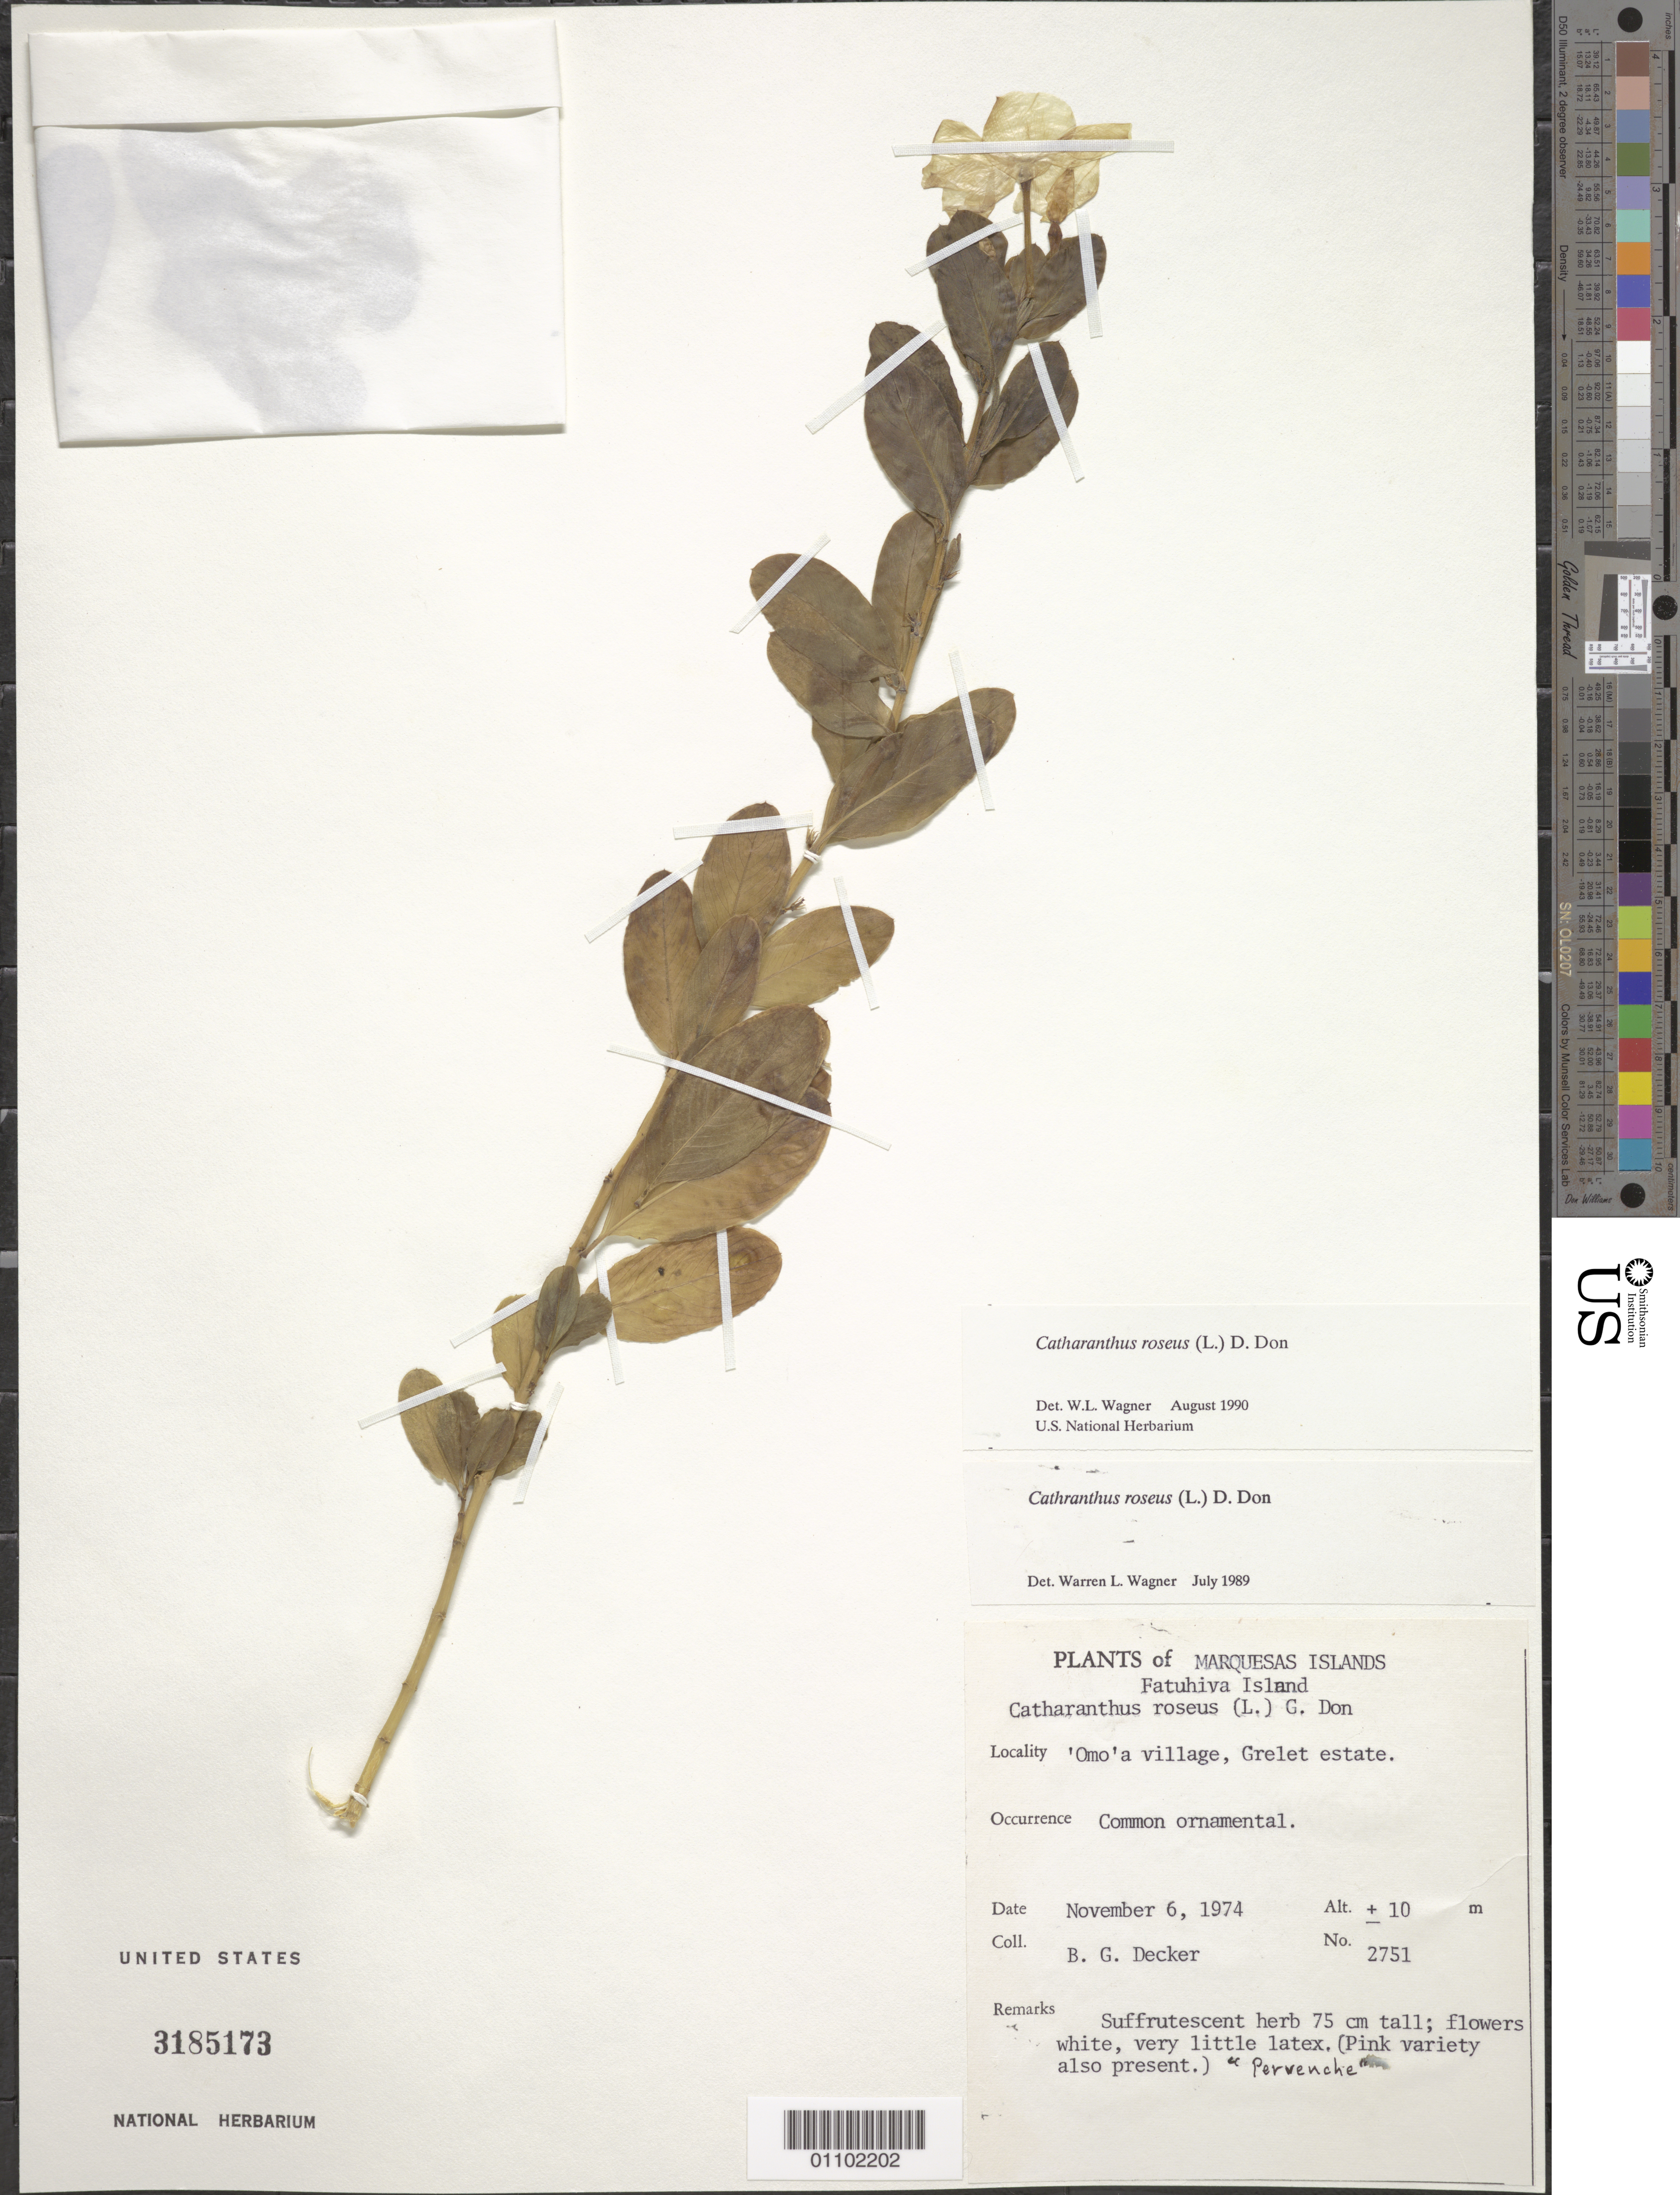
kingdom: Plantae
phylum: Tracheophyta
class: Magnoliopsida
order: Gentianales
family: Apocynaceae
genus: Catharanthus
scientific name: Catharanthus roseus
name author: (L.) G. Don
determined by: Wagner, W. L., (BOT), Smithsonian Institution - National Museum of Natural History (UNITED STATES)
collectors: B. G. Decker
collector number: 2751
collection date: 1974-11-06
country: French Polynesia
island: Fatu Hiva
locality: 'Omo'a village, Grelet estate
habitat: Common ornamental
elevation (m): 10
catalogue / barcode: US 3185173